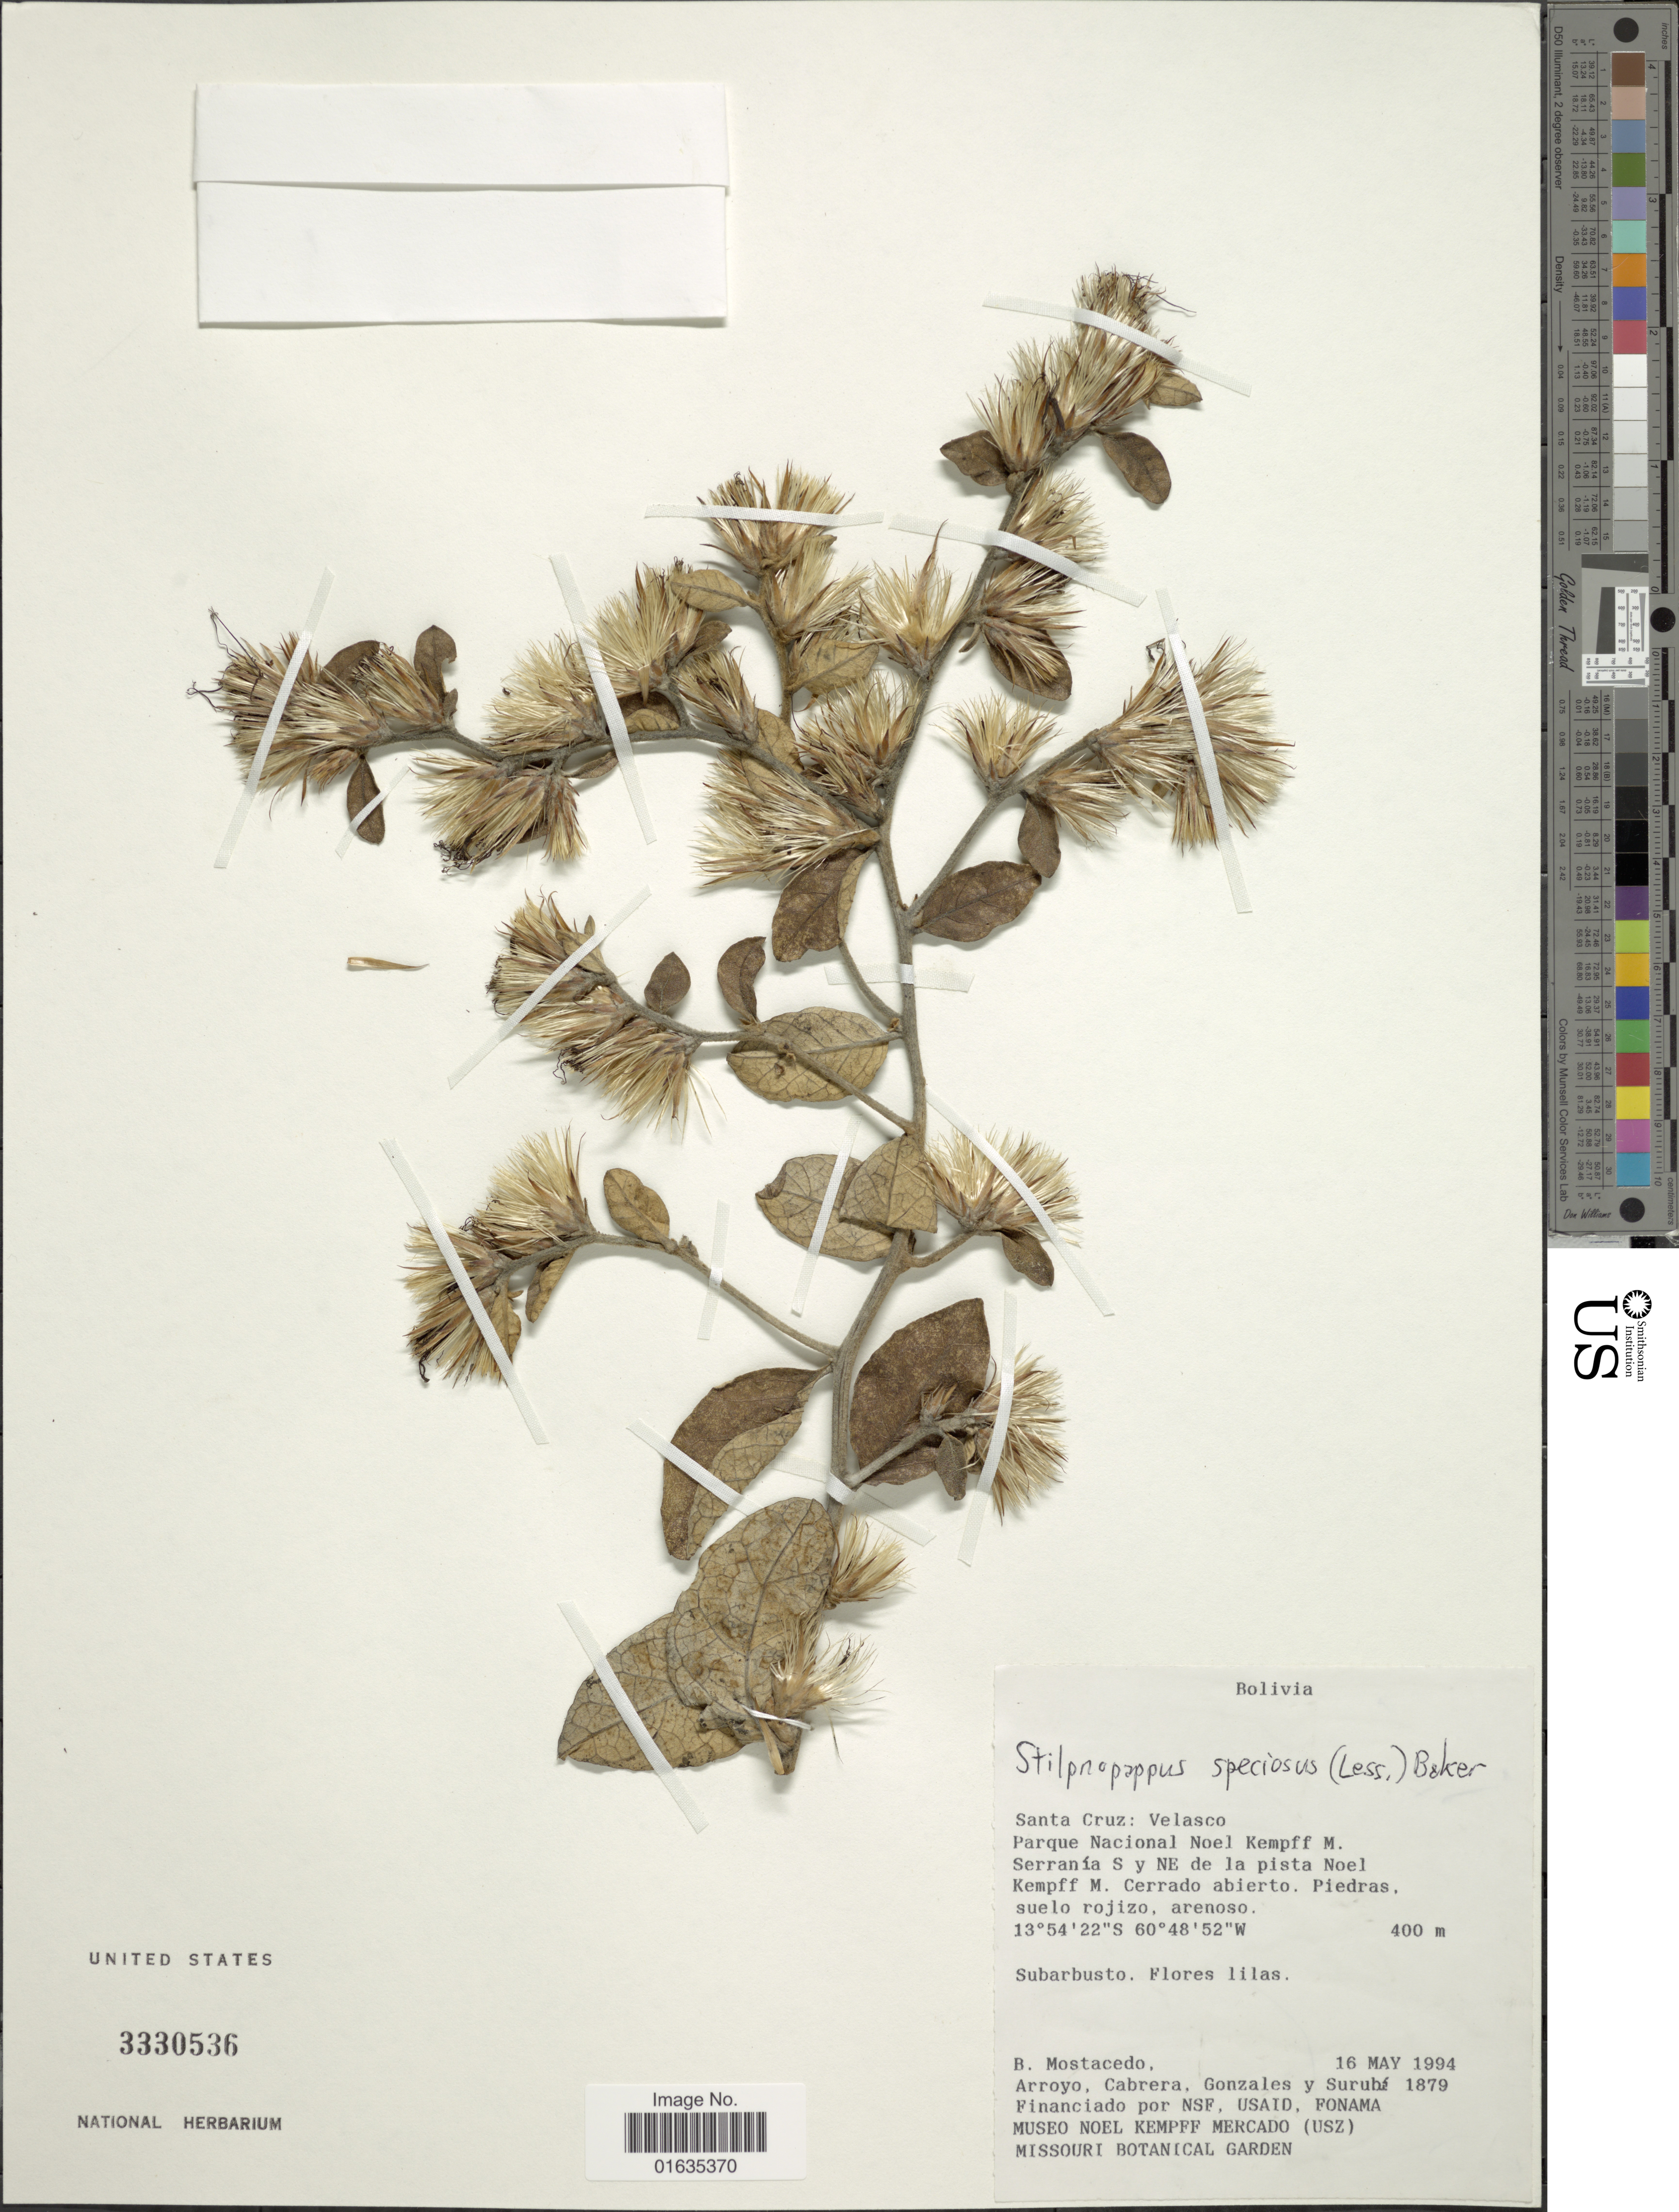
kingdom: Plantae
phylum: Tracheophyta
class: Magnoliopsida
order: Asterales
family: Asteraceae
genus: Stilpnopappus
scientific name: Stilpnopappus speciosus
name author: (Less.) Baker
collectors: B. Mostacedo, Arroyo, --, Cabrera, --, Gonzales, -- & Surubi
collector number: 1879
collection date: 1994-05-16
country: Bolivia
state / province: Santa Cruz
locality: Velasco, Parque Nacional Noel Kempff M., Serrania S y NE de la pista Noel Kempff M.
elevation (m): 400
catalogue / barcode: US 3330536